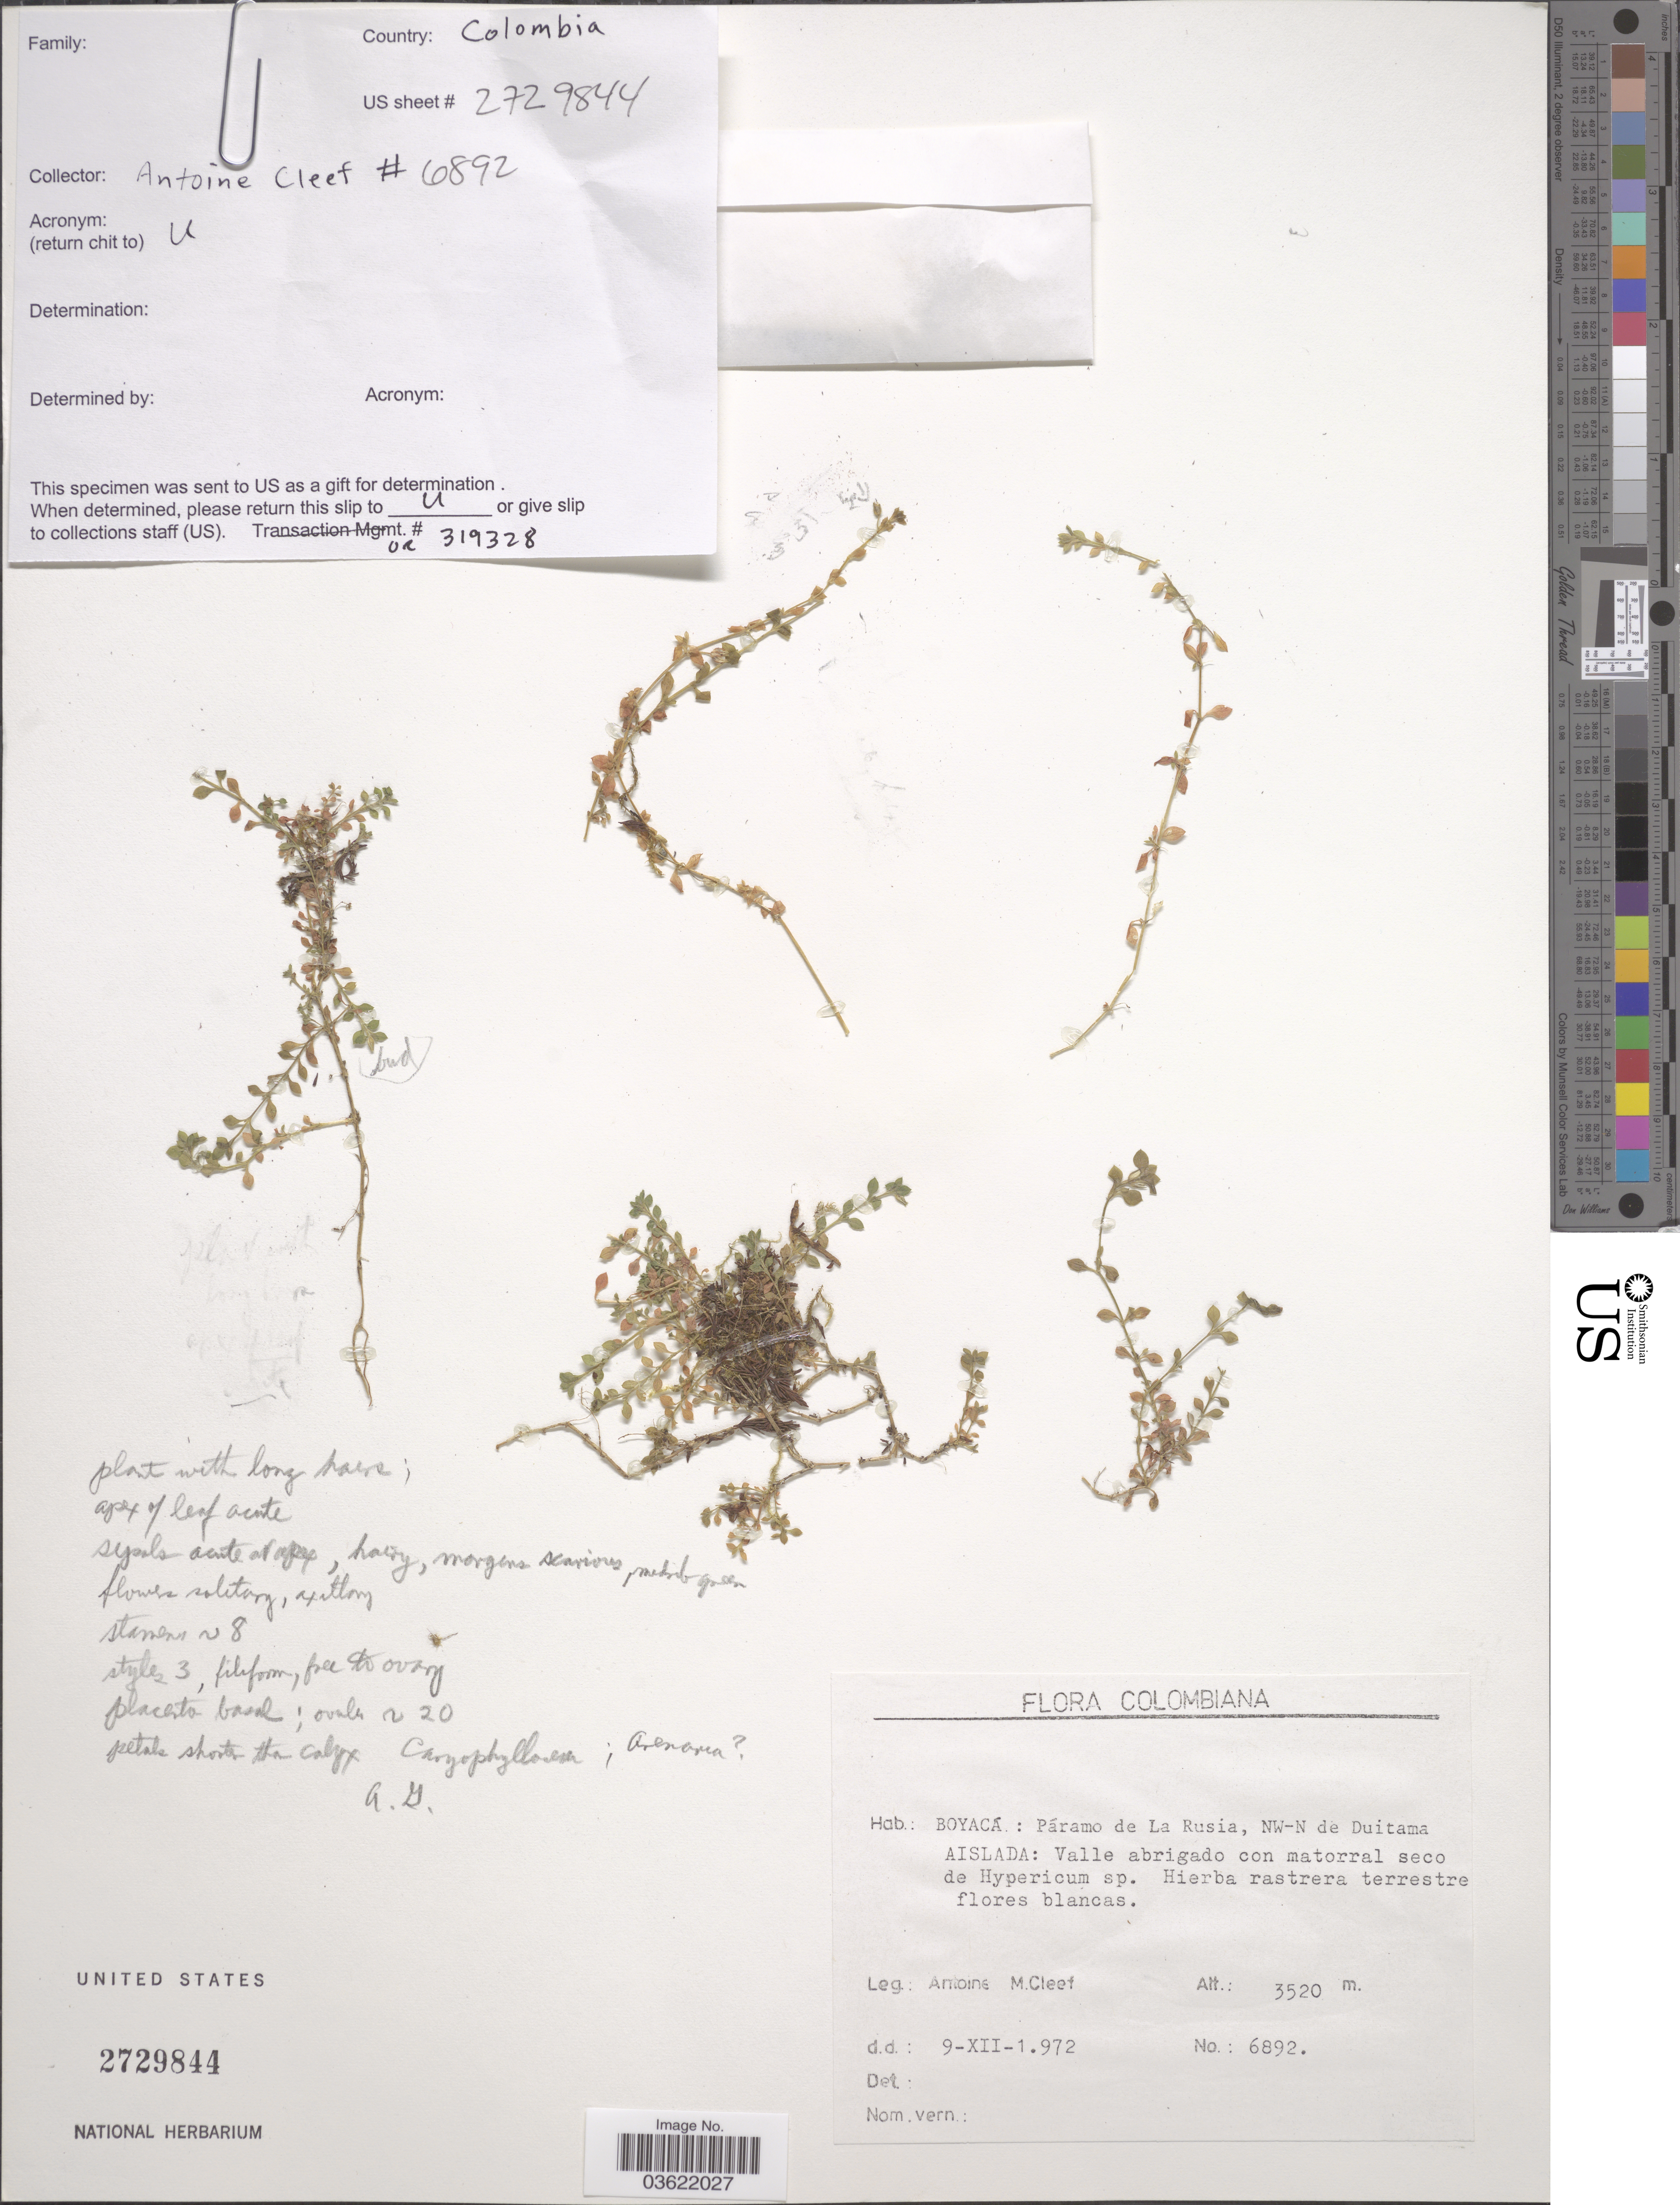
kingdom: Plantae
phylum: Tracheophyta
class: Magnoliopsida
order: Caryophyllales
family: Caryophyllaceae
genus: Arenaria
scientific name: Arenaria sp.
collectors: A. M. Cleef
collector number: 6892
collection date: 1972-12-09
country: Colombia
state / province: Boyacá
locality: Páramo de La Rusia, NW-N de Duitama. Aislada.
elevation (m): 3520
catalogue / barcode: US 2729844